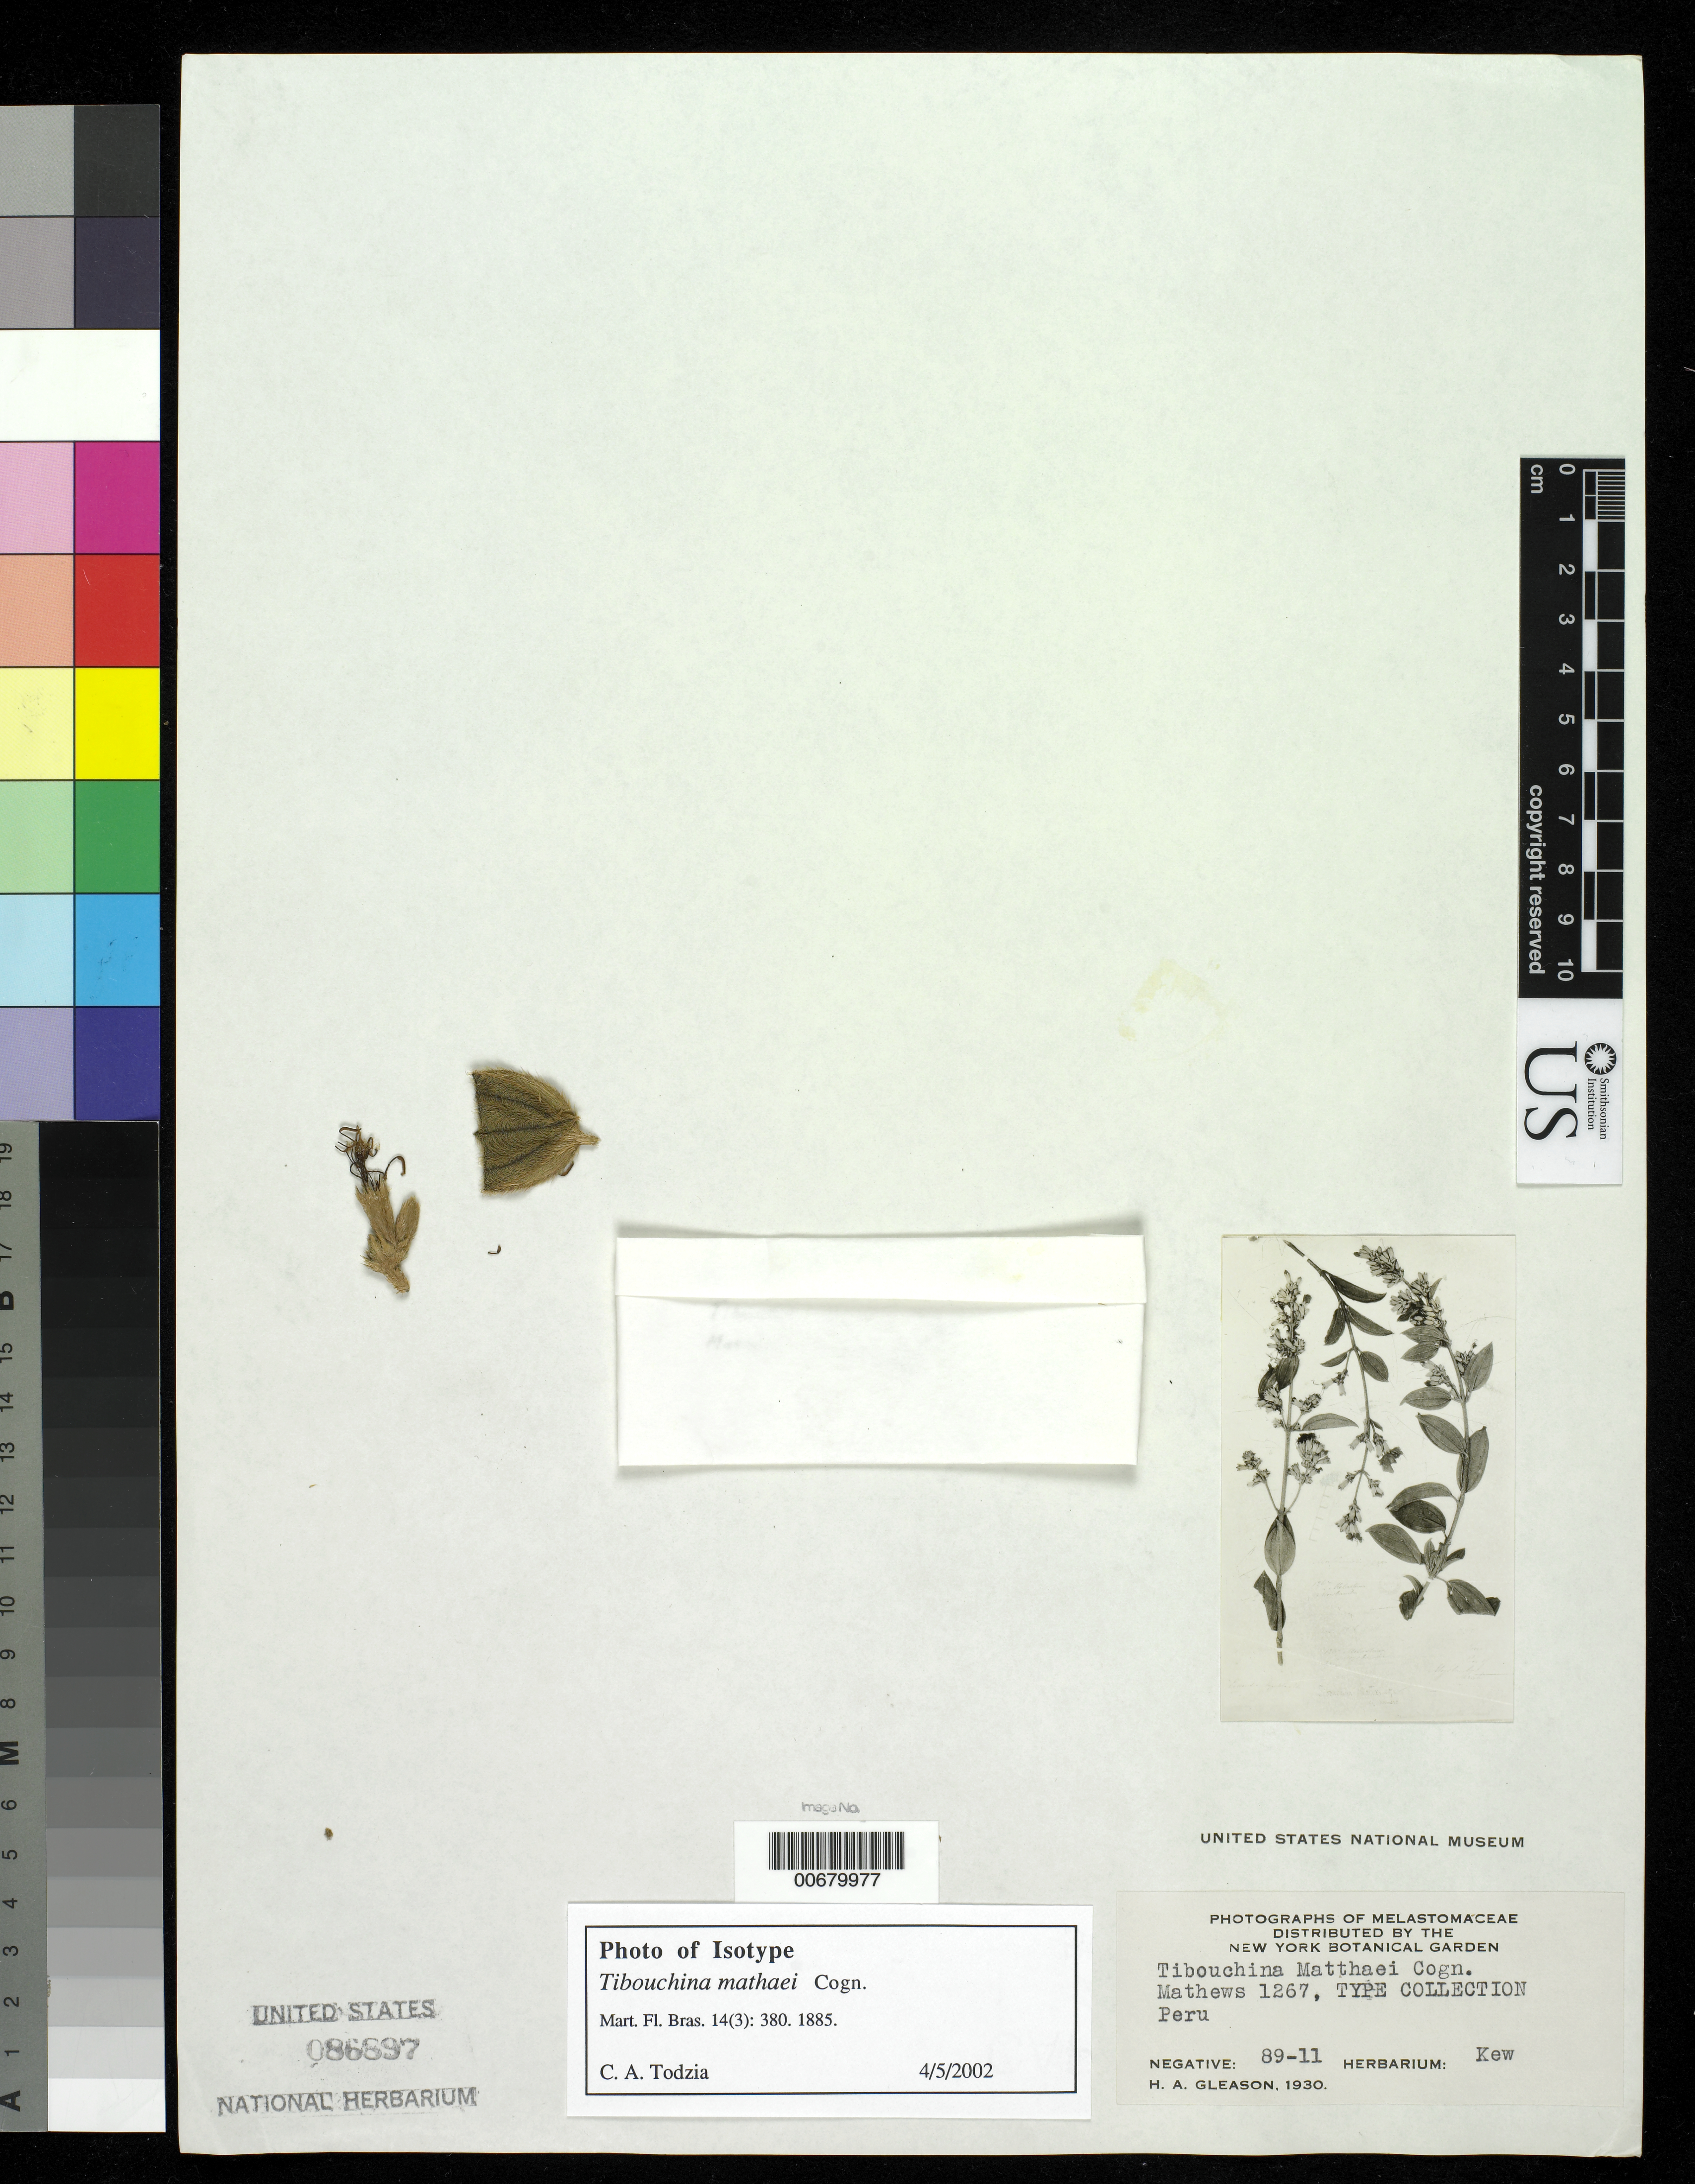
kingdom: Plantae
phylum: Tracheophyta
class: Magnoliopsida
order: Myrtales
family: Melastomataceae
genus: Tibouchina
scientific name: Tibouchina matthaei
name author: Cogn. in Mart.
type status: Isotype Fragment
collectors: -- Mathews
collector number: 1267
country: Peru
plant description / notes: Photo of original type included on sheet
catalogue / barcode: US 86897